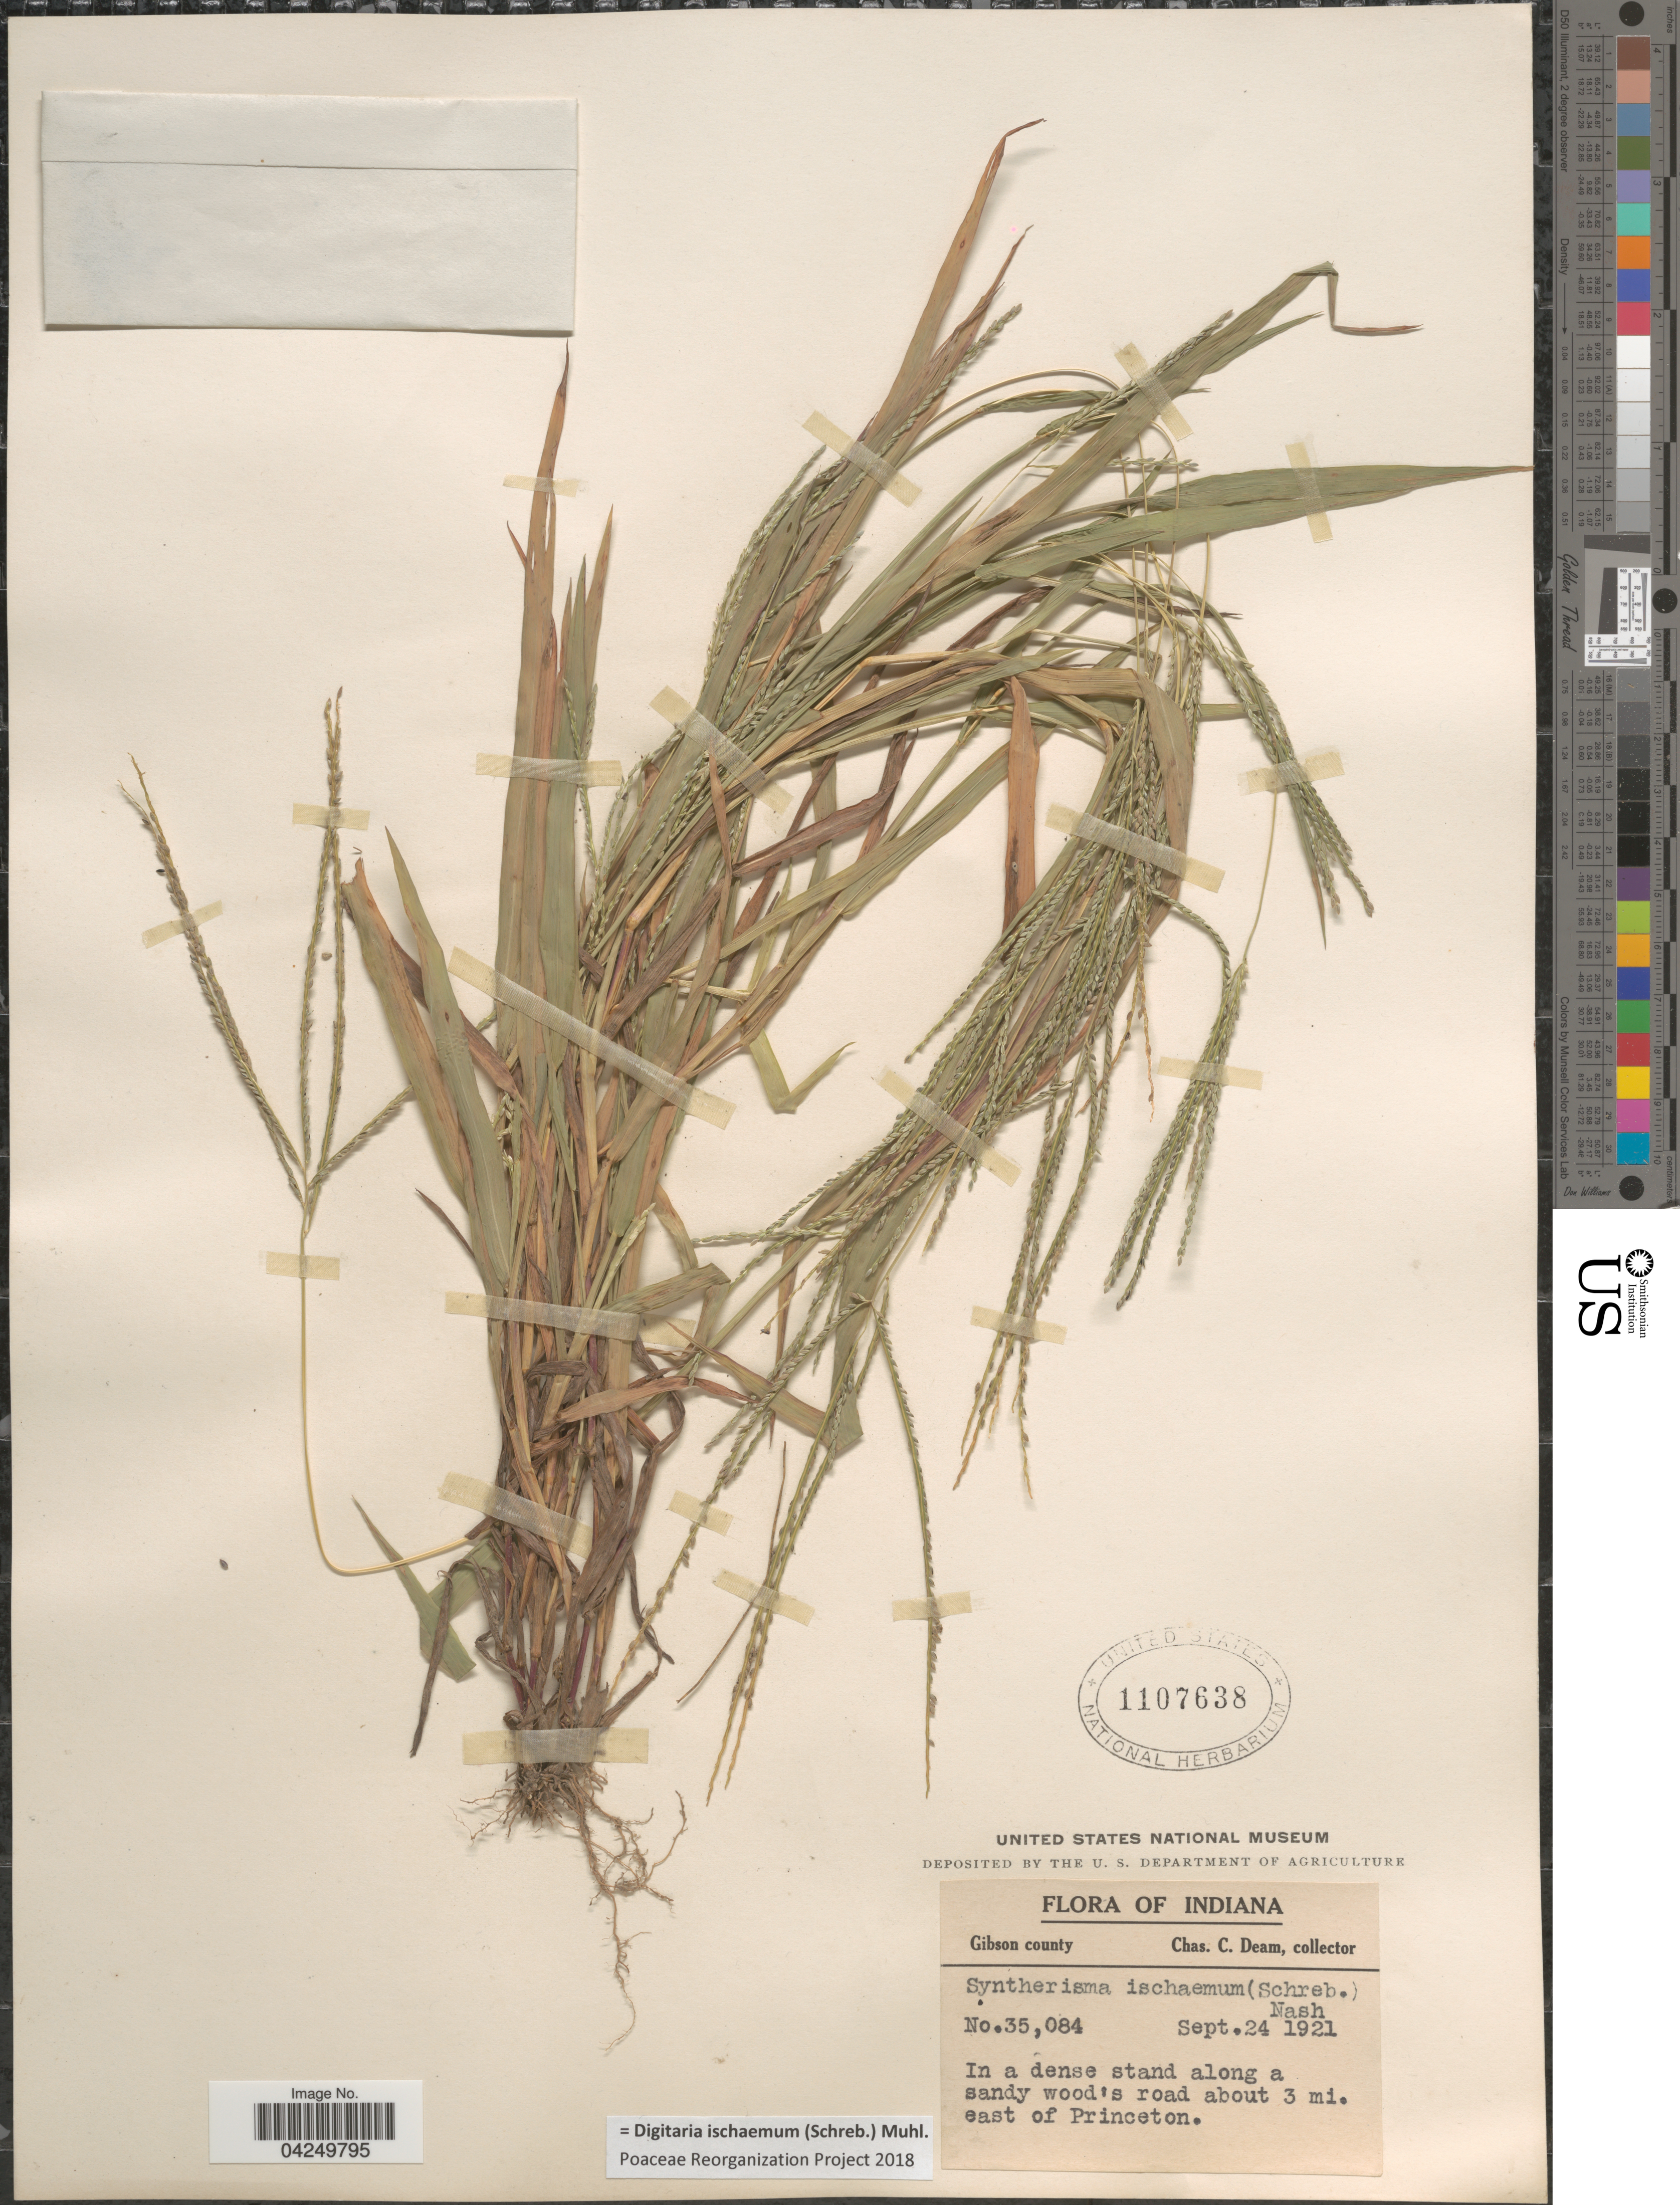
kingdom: Plantae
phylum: Tracheophyta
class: Liliopsida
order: Poales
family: Poaceae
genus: Digitaria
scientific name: Digitaria ischaemum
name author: (Schreber) Schreber ex Muhl.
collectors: C. C. Deam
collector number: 35084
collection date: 1921-09-24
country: United States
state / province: Indiana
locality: Gibson county. In a dense stand along a sandy wood's road about 3 mi. east of Princeton.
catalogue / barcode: US 1107638